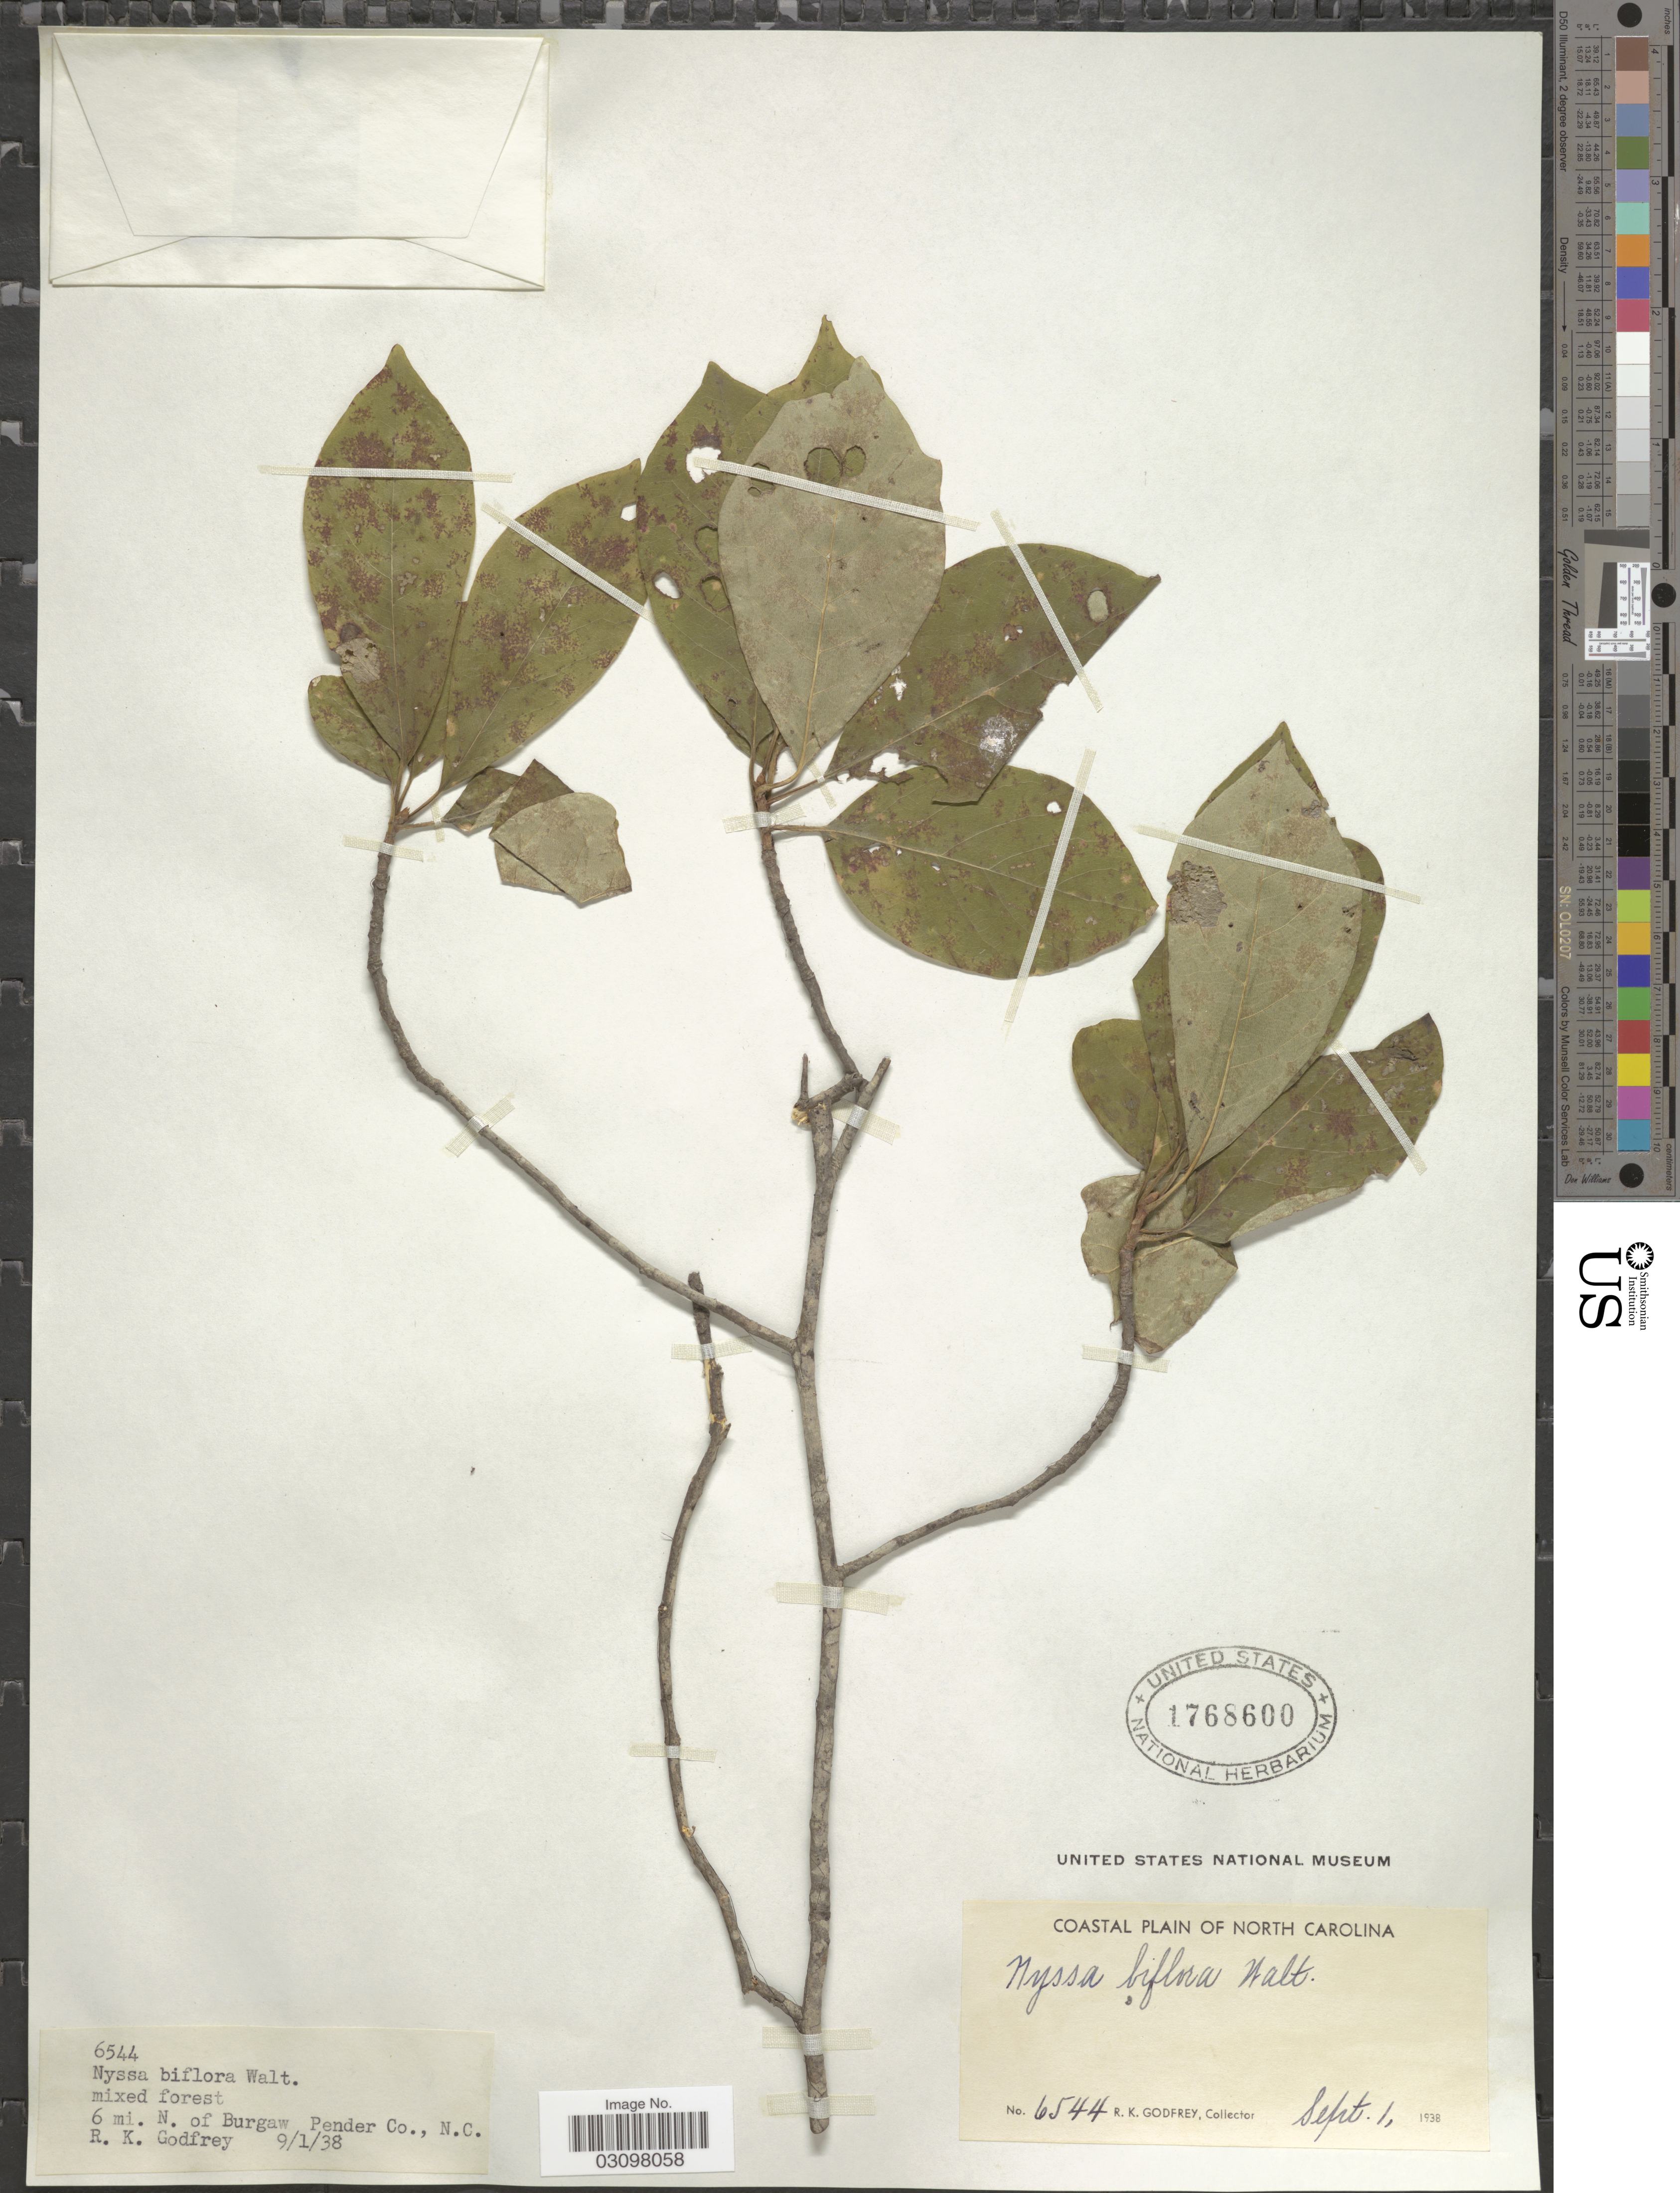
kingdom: Plantae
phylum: Tracheophyta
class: Magnoliopsida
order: Cornales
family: Nyssaceae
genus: Nyssa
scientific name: Nyssa sylvatica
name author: Marshall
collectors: R. K. Godfrey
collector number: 6544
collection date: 1938-09-01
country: United States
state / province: North Carolina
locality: Coastal plain of North Carolina. 6 mi. N. of Burgaw Pender Co., N. C.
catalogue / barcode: US 1768600